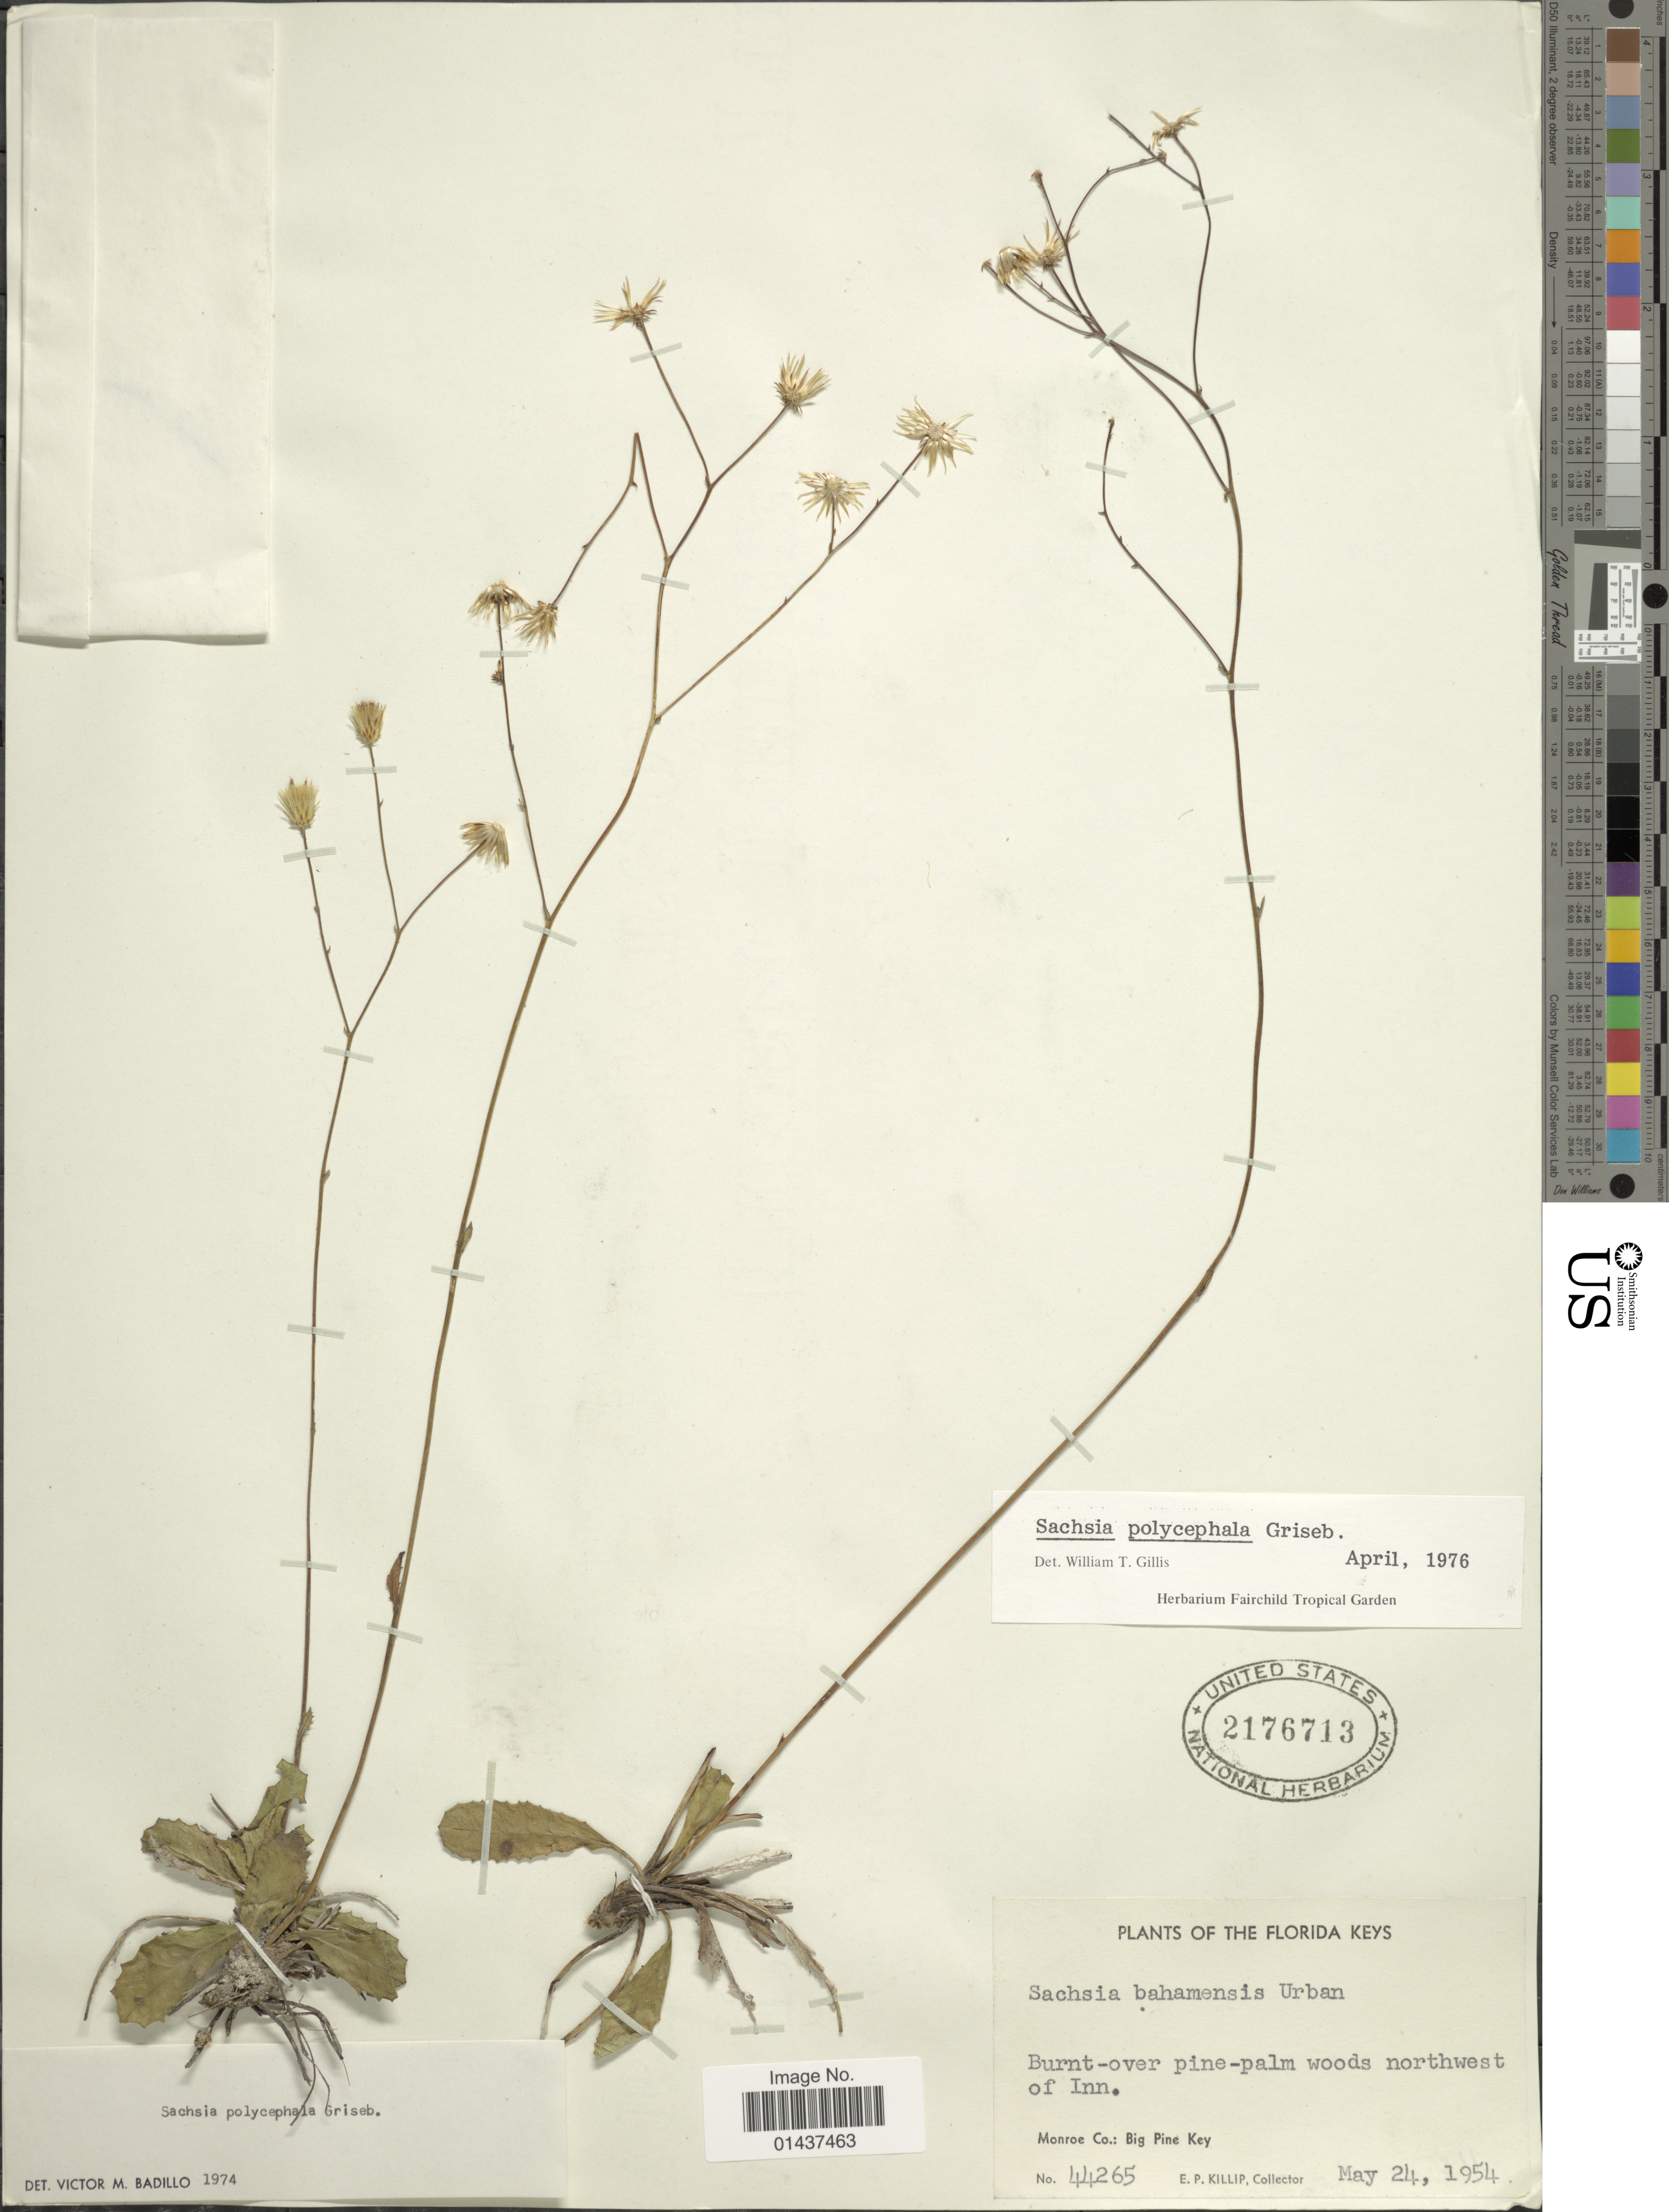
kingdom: Plantae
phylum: Tracheophyta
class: Magnoliopsida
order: Asterales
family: Asteraceae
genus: Sachsia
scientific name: Sachsia polycephala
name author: Griseb.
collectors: E. P. Killip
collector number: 44265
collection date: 1954-05-24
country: United States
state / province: Florida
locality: The Florida Keys, Burnt-over pine-palm woods northwest of Inn, Monroe Co.: Big Pine Key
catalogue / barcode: US 2176713